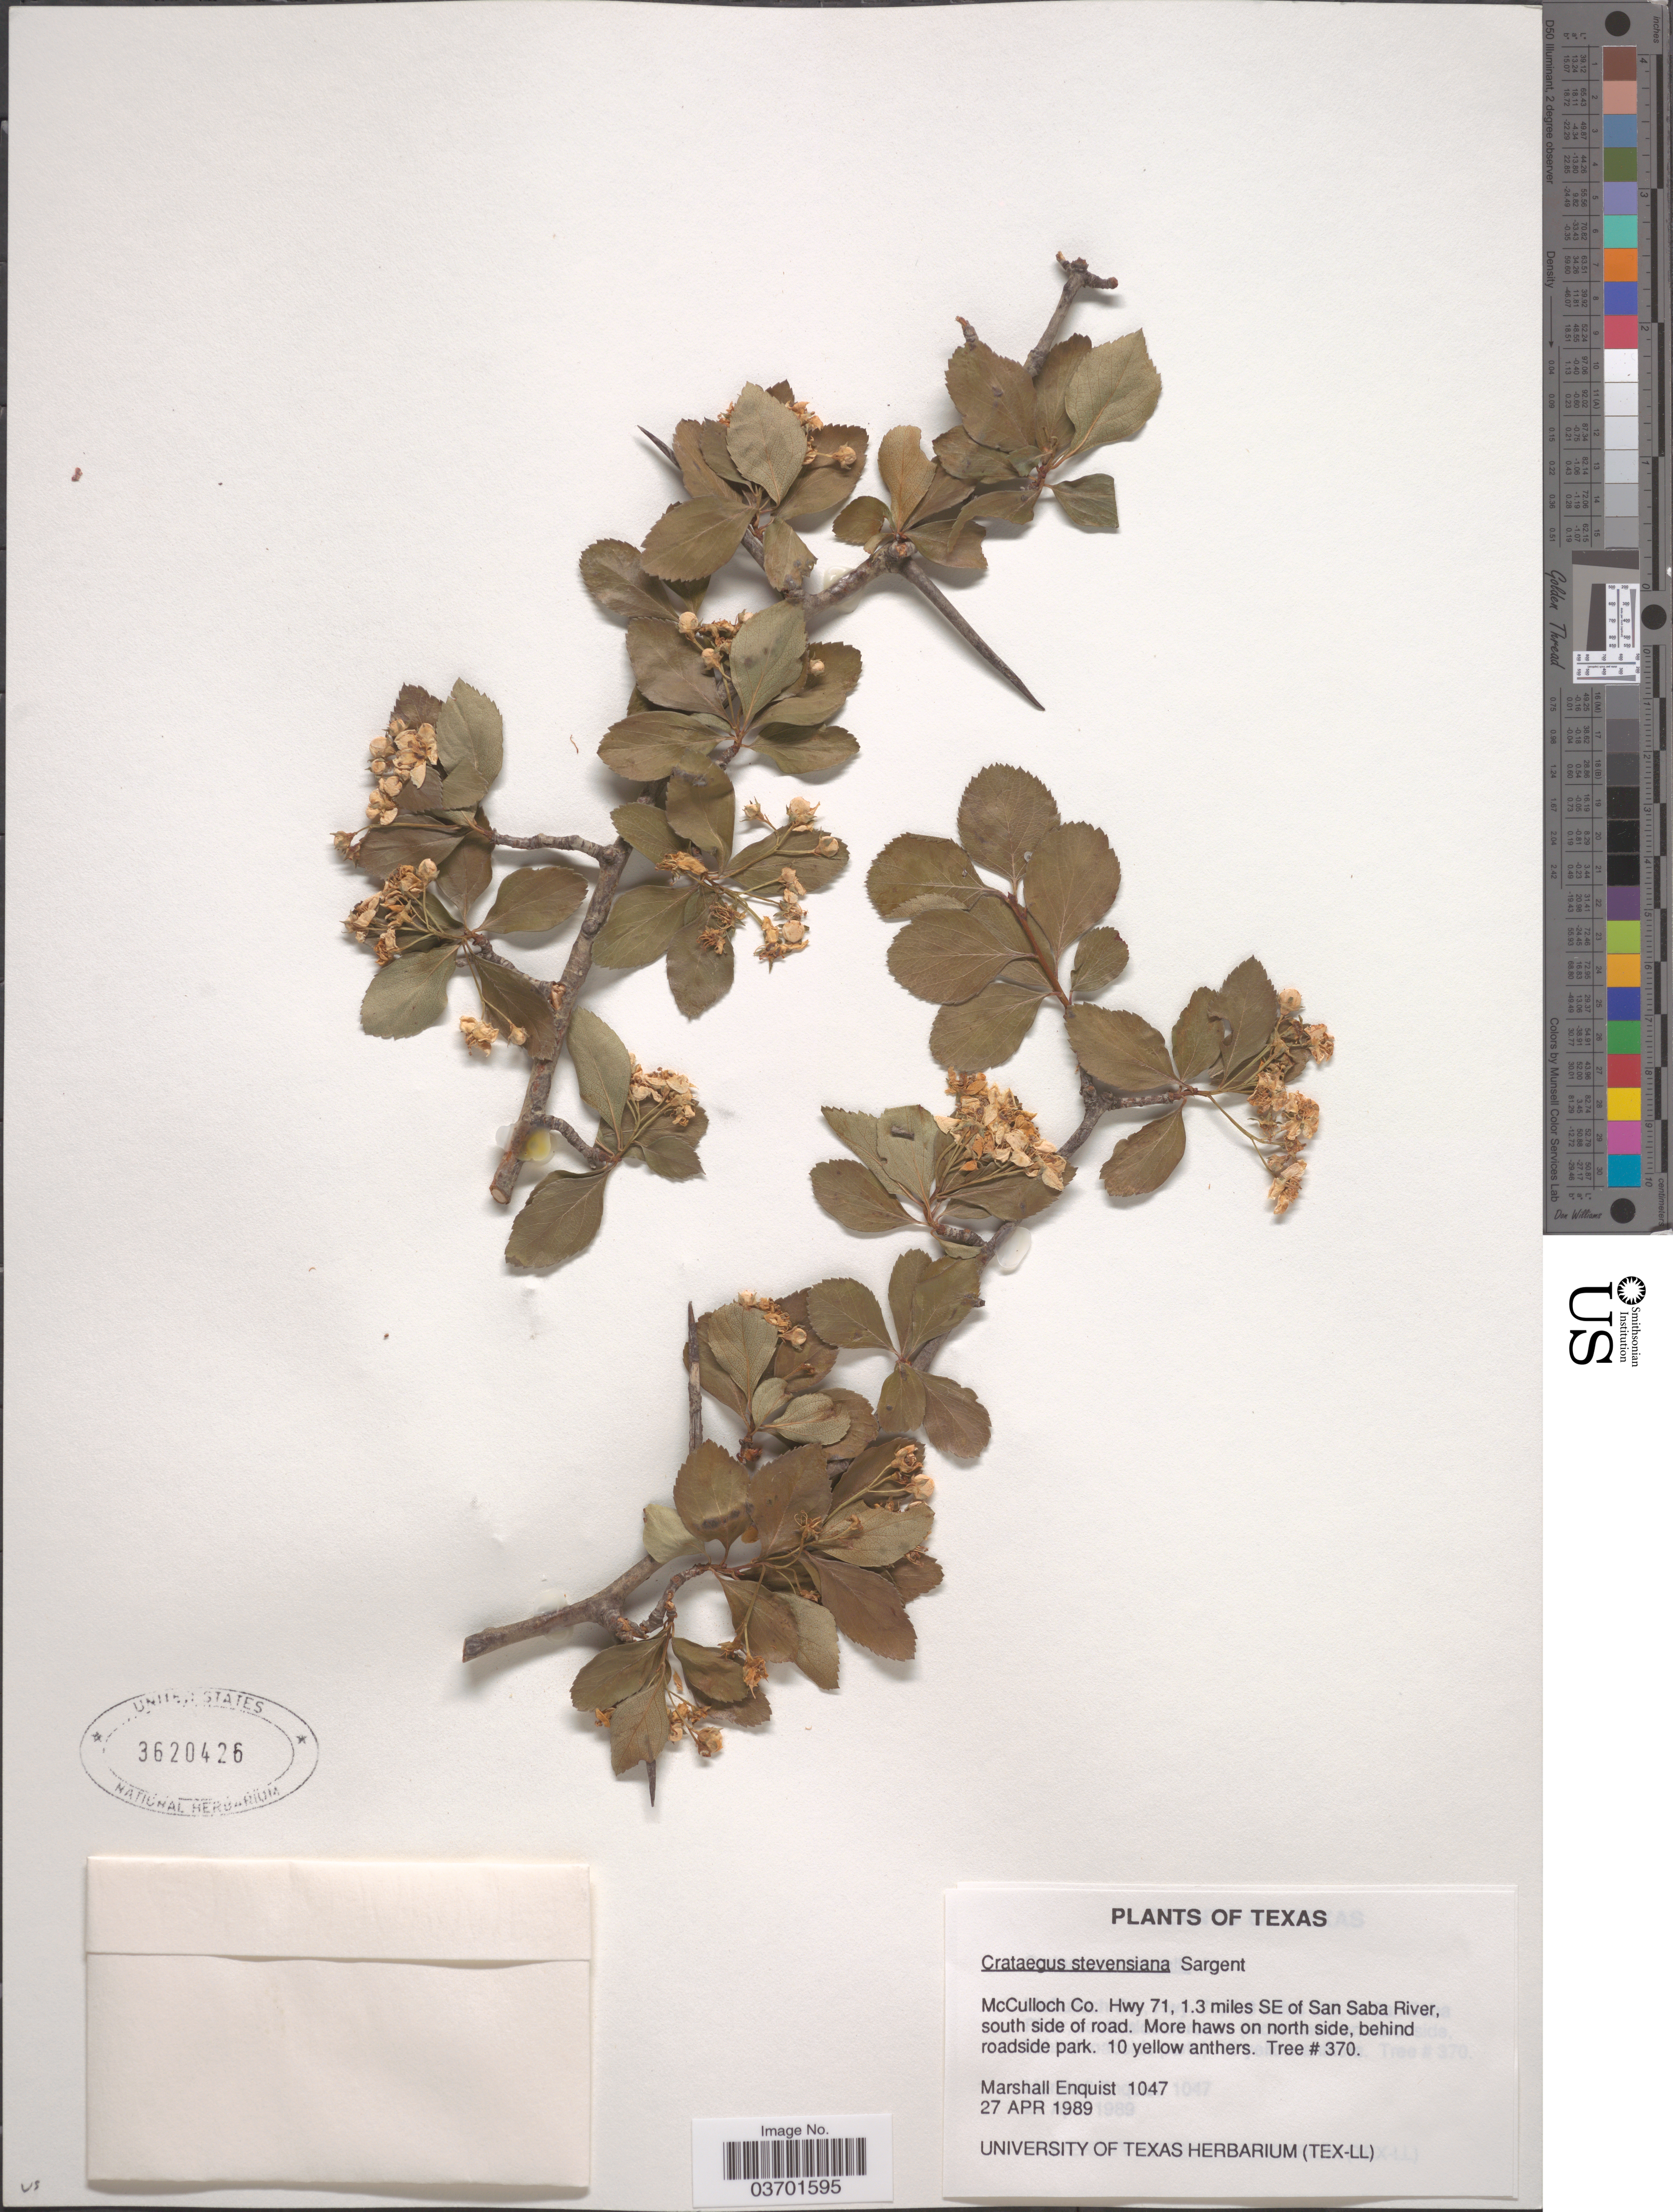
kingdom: Plantae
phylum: Tracheophyta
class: Magnoliopsida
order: Rosales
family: Rosaceae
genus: Crataegus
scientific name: Crataegus reverchonii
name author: Sarg.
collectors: M. Enquist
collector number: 1047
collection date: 1989-04-27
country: United States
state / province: Texas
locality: McCulloch Co. Hwy 71, 1.3 miles SE of San Saba River, south side of road. More haws on north side, behind roadside park.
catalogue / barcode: US 3620426